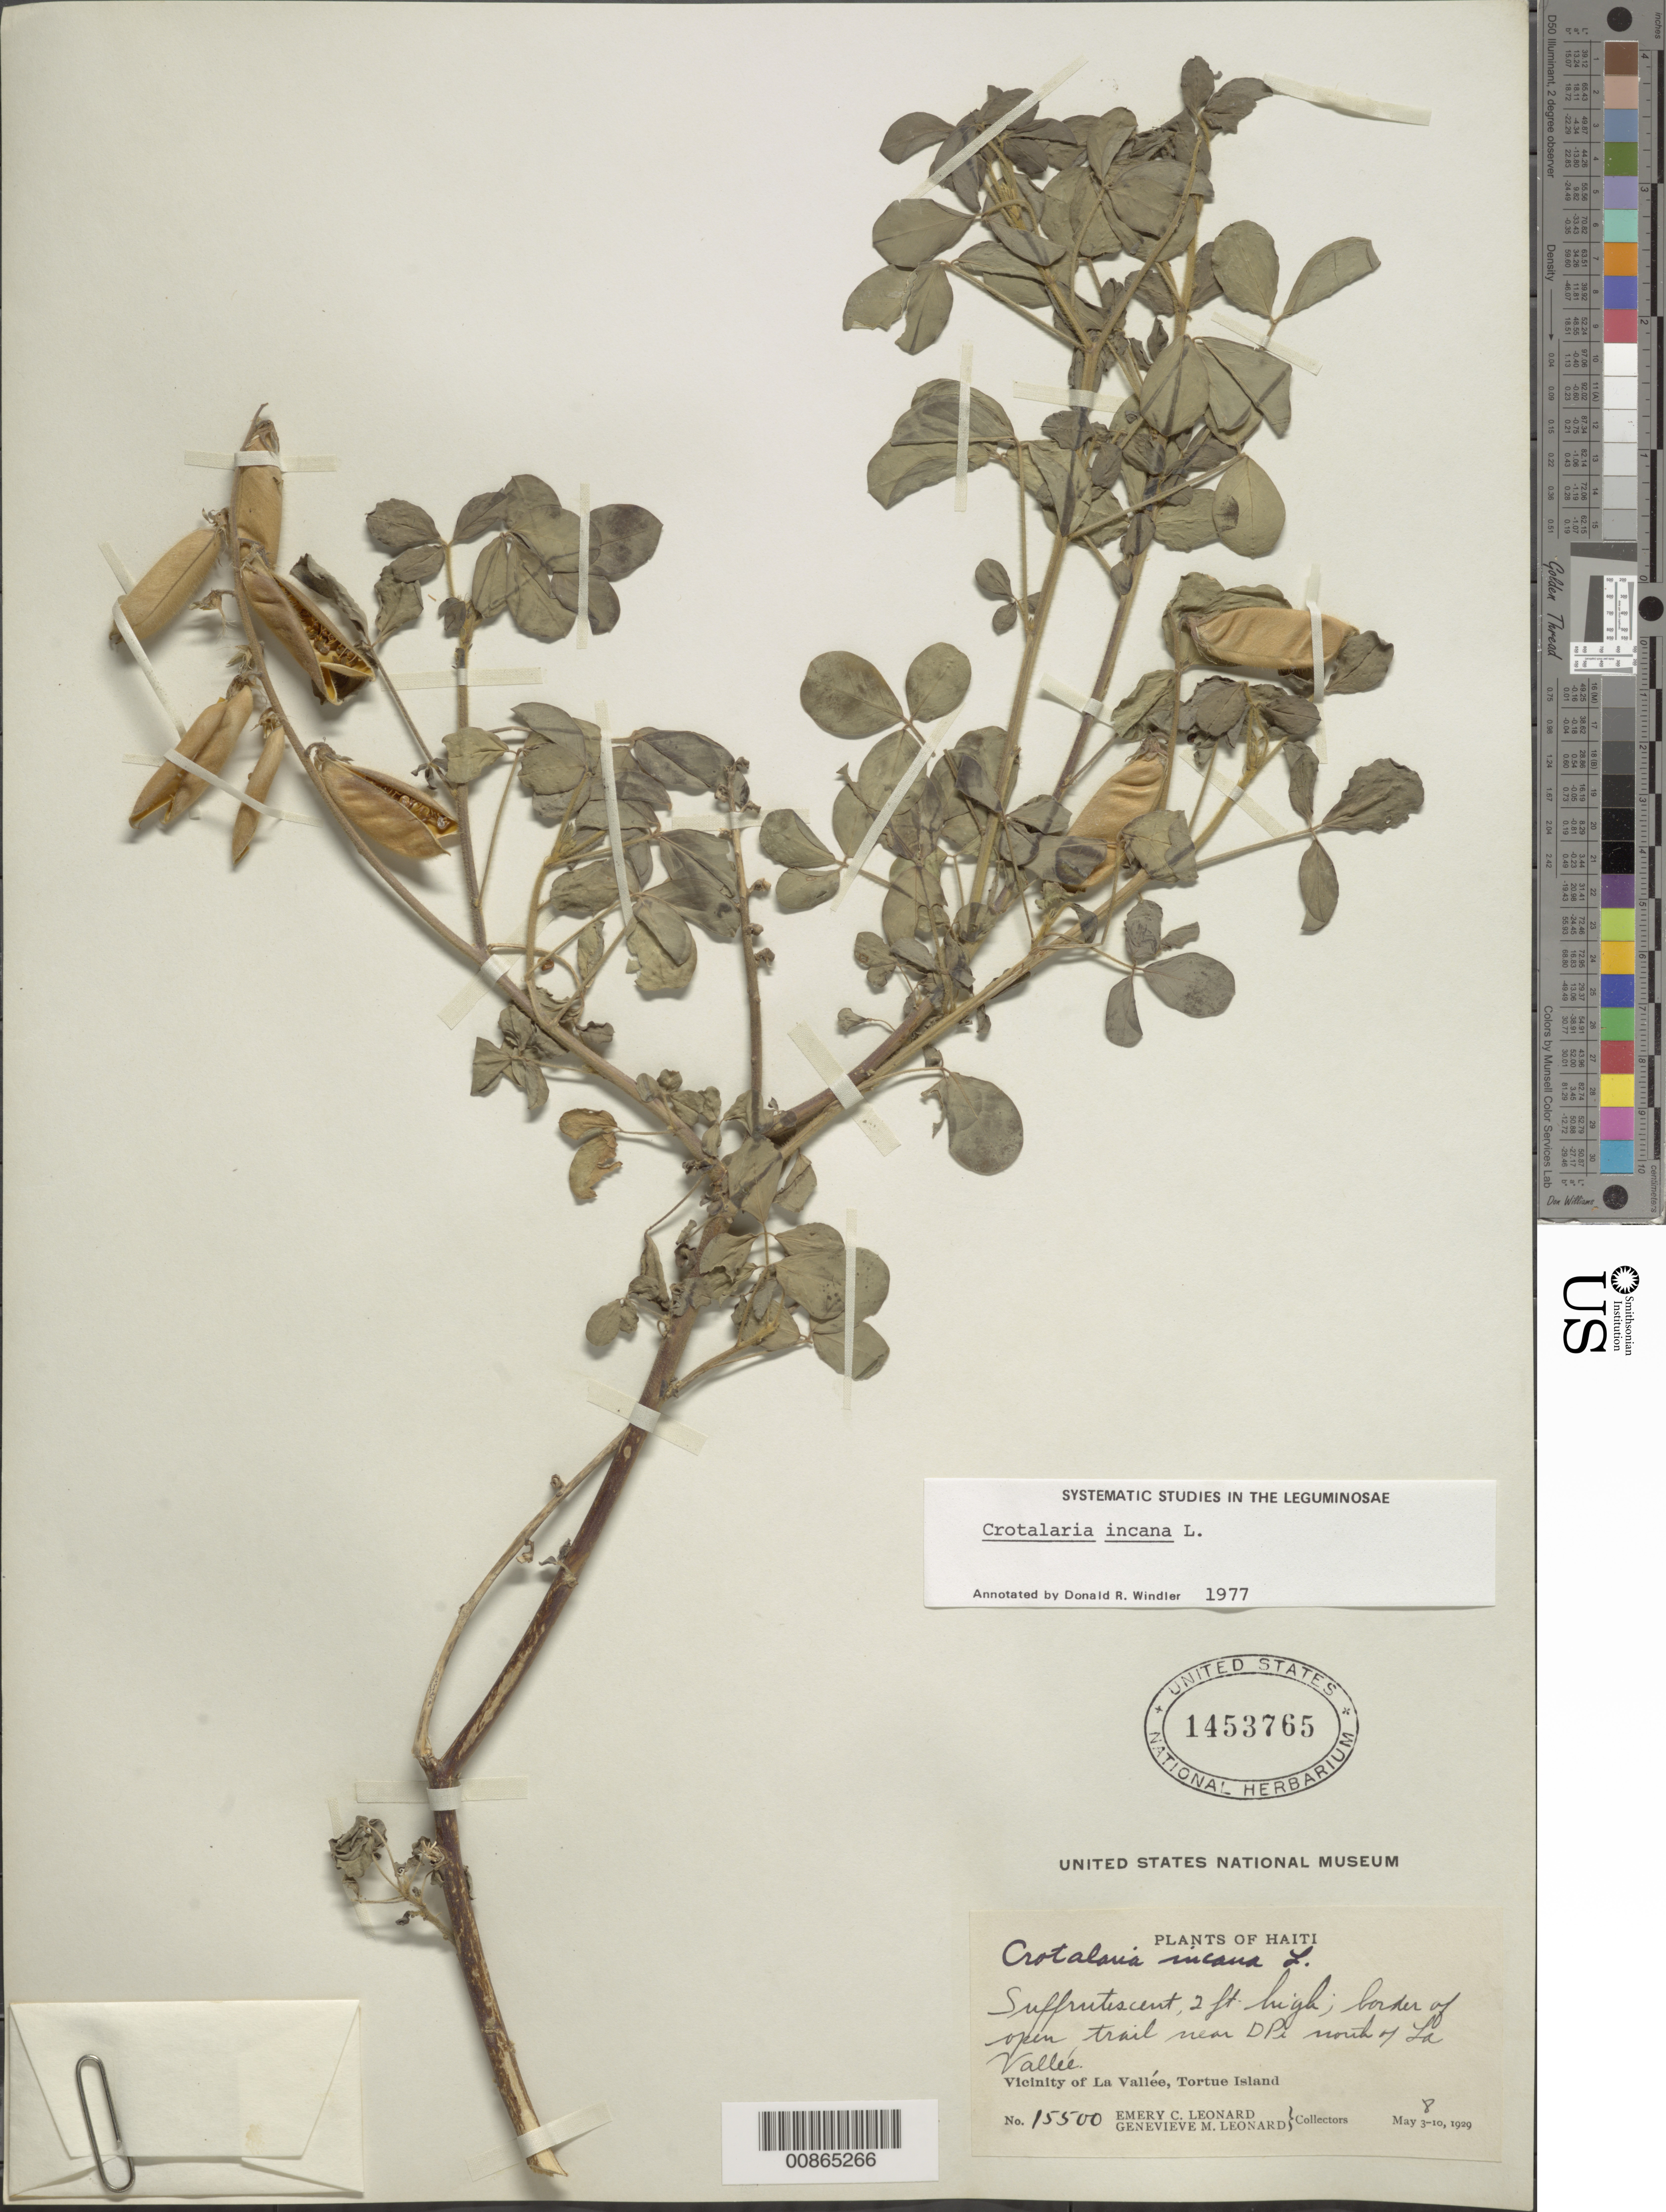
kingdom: Plantae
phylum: Tracheophyta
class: Magnoliopsida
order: Fabales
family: Fabaceae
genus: Crotalaria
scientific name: Crotalaria incana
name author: L.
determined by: Windler, D. R.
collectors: E. C. Leonard & G. M. Leonard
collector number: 15500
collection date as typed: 08 May 1929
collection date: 1929-05-08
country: Haiti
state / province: Nord-Óuest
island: Île de la Tortue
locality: Vicinity of La Vallée, Tortue Island. Border of open trail near Dpi north of La Valleé.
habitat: Border of open trail.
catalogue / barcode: US 1453765